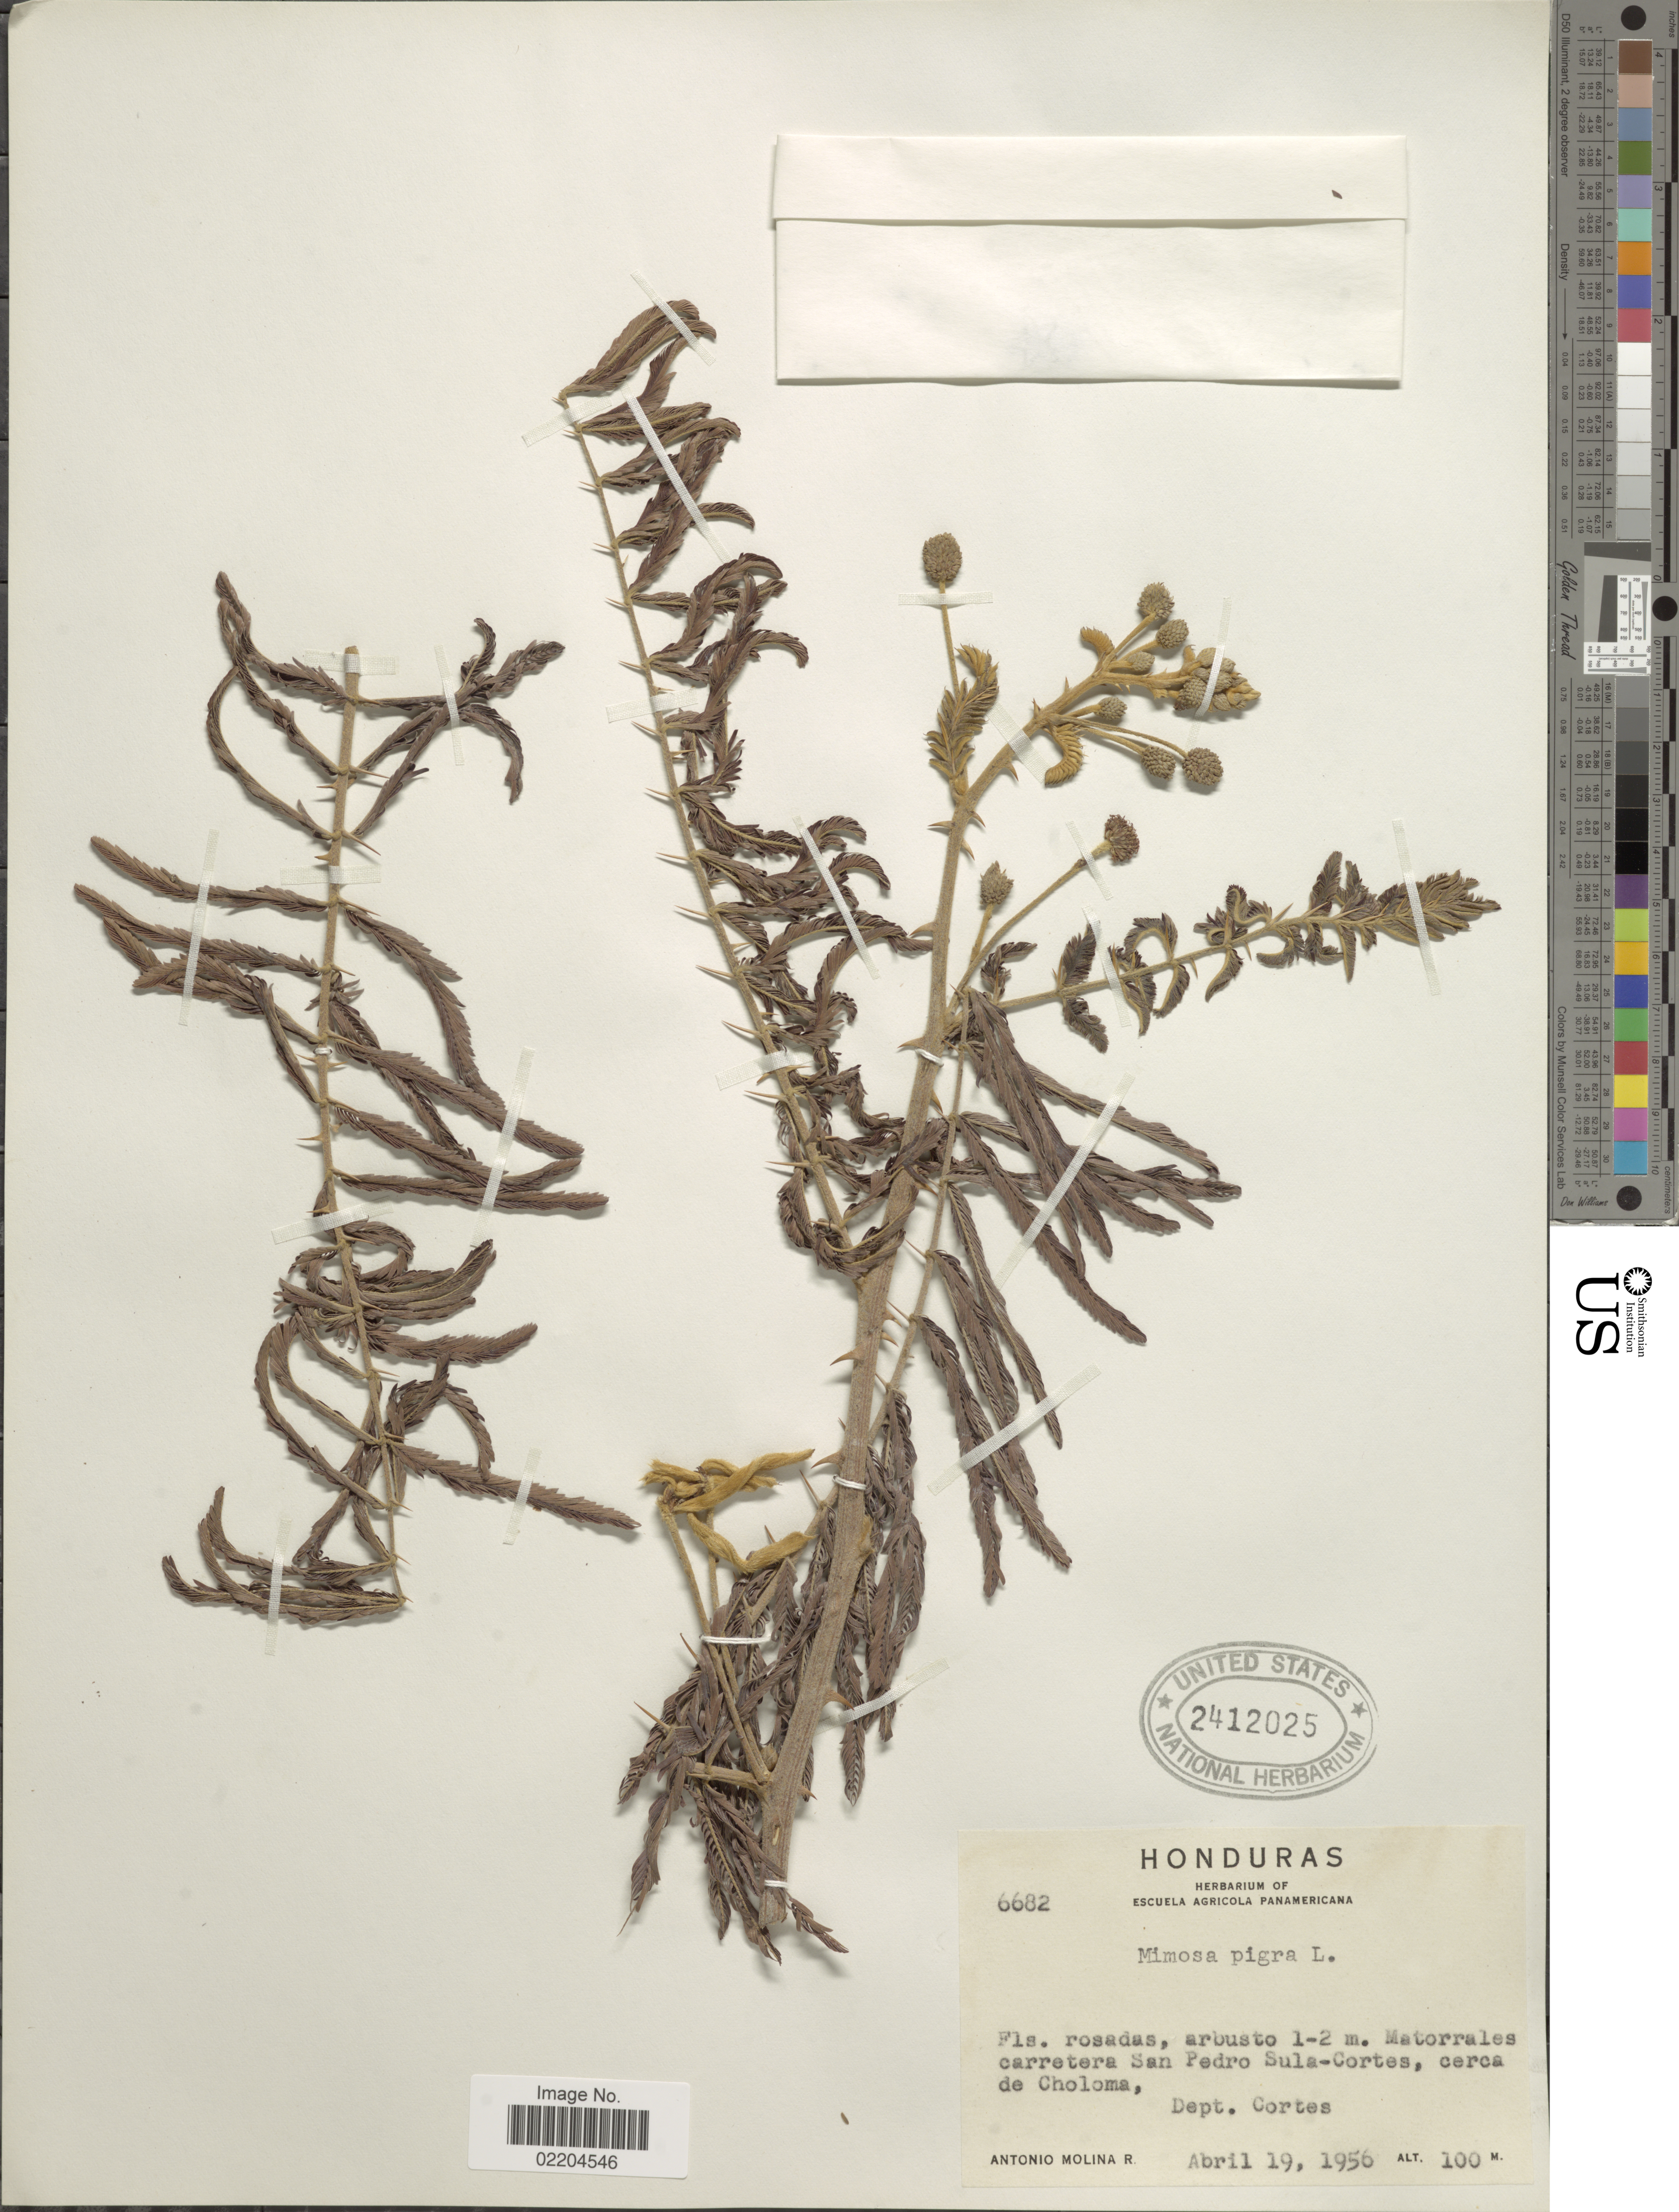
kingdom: Plantae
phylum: Tracheophyta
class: Magnoliopsida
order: Fabales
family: Fabaceae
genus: Mimosa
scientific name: Mimosa pigra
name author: L.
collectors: A. Molina R.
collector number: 6682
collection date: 1956-04-19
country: Honduras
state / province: Cortés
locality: Matorrales carretera San Pedro Sula-Cortes, cerca de Choloma. Dept. Cortes.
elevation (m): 100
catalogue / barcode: US 2412025